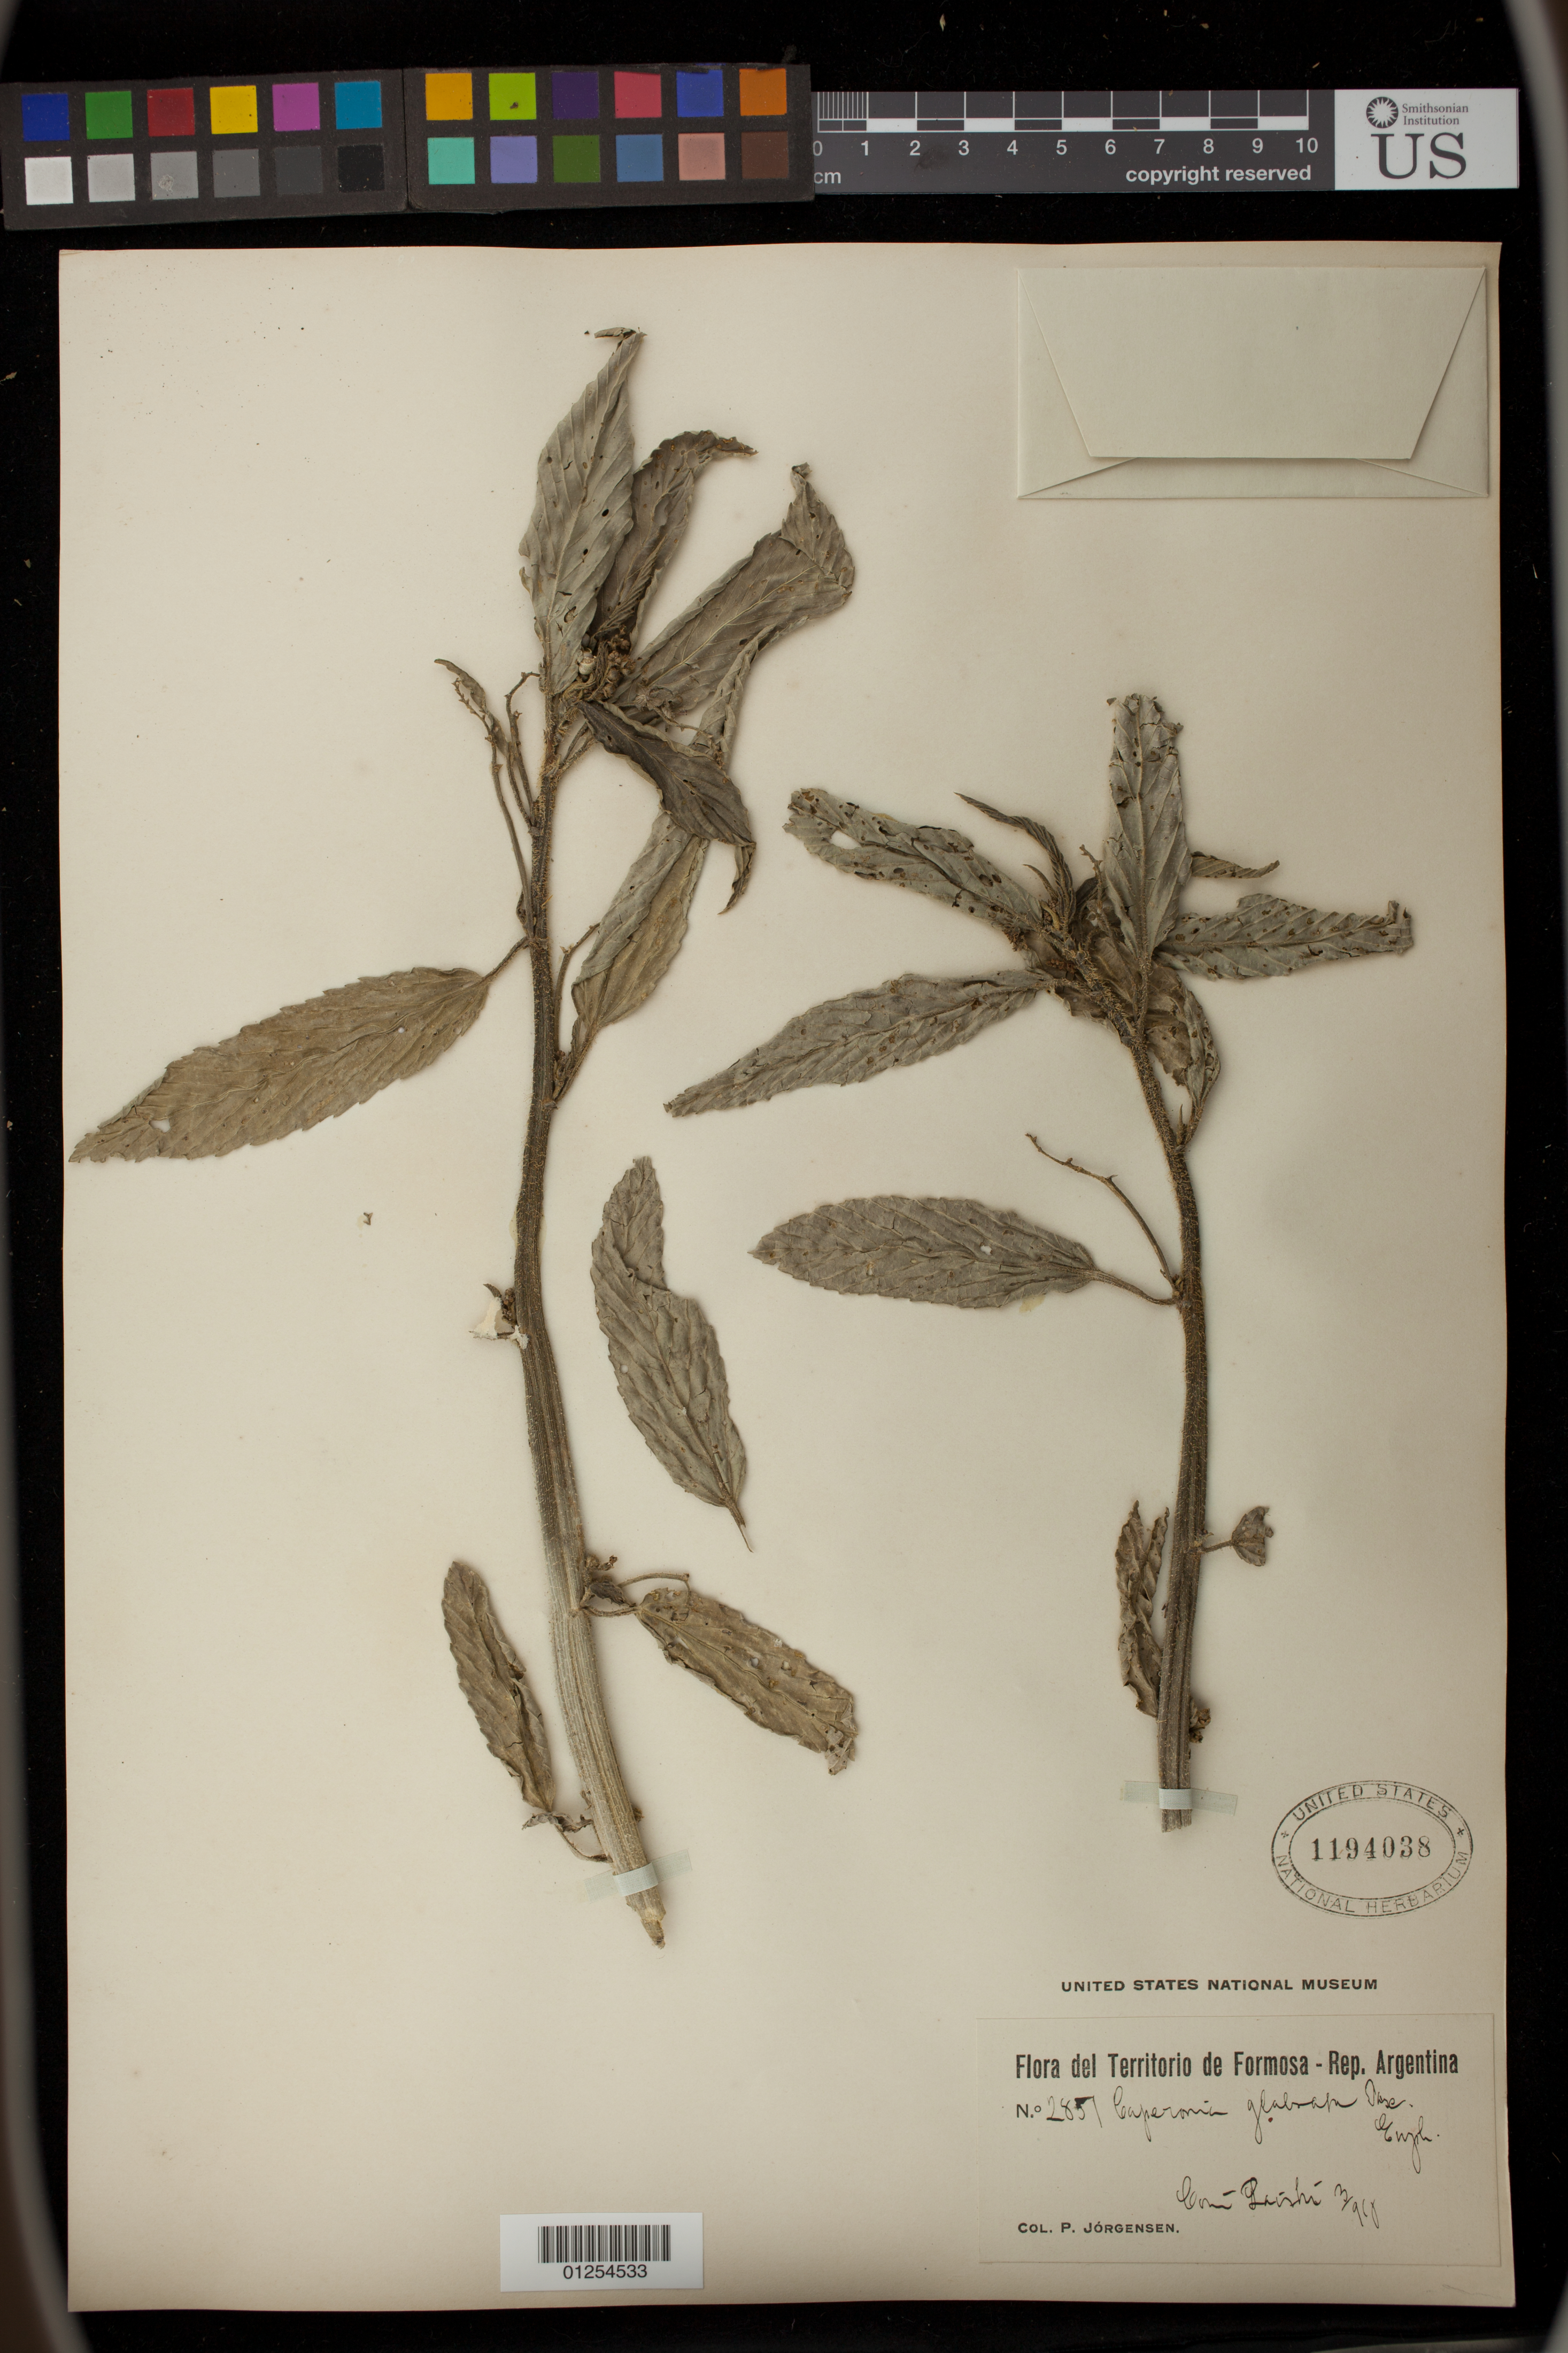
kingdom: Plantae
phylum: Tracheophyta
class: Magnoliopsida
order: Malpighiales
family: Euphorbiaceae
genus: Caperonia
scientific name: Caperonia palustris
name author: (L.) A. St.-Hil.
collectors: P. Jörgensen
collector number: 2851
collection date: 1910-03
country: Argentina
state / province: Formosa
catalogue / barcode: US 1194038